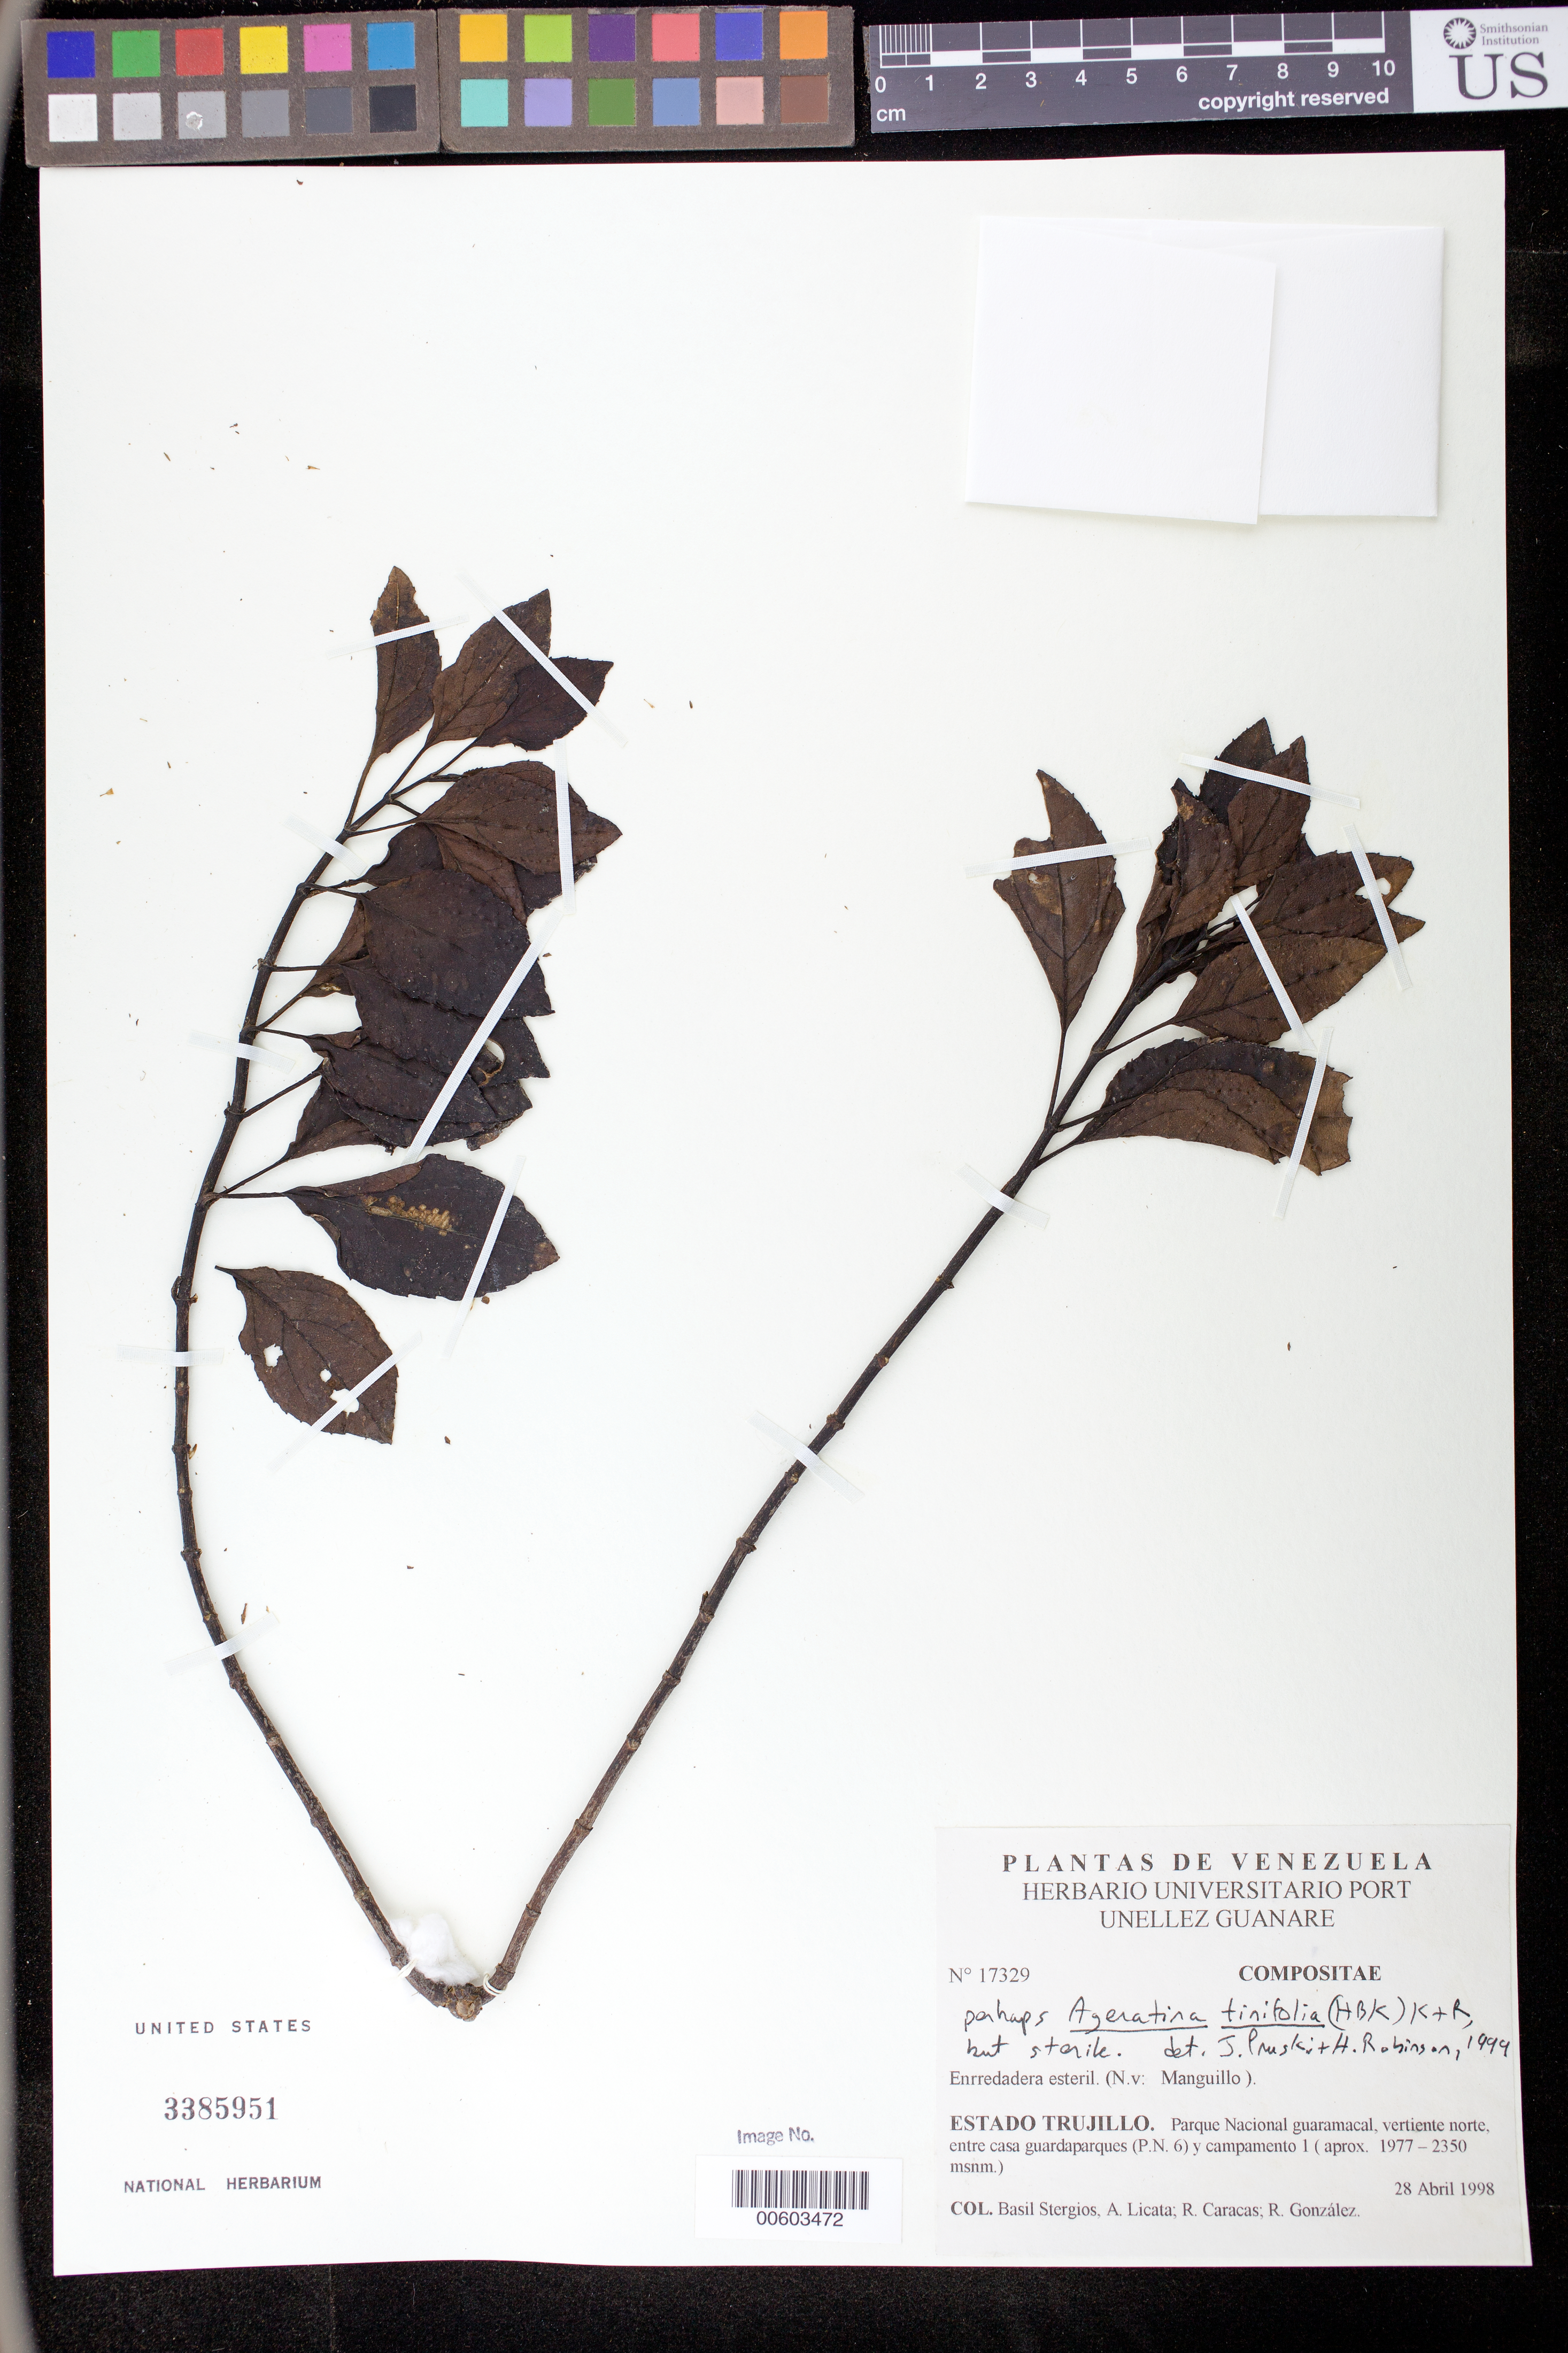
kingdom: Plantae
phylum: Tracheophyta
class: Magnoliopsida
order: Asterales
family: Asteraceae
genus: Ageratina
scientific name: Ageratina tinifolia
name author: (Kunth) R.M. King & H. Rob.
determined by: Pruski, J. F.; Robinson, H. E.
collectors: B. G. Stergios, B. Licata, R. Caracas & R. González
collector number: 17329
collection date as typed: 28 Apr 1998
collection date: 1998-04-28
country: Venezuela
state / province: Trujillo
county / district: Boconó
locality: Parque Nacional Guaramacal, vertiente N, entre casa guardaparques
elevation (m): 1977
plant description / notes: Common name: Manguillo; PORT, US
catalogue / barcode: US 3385951